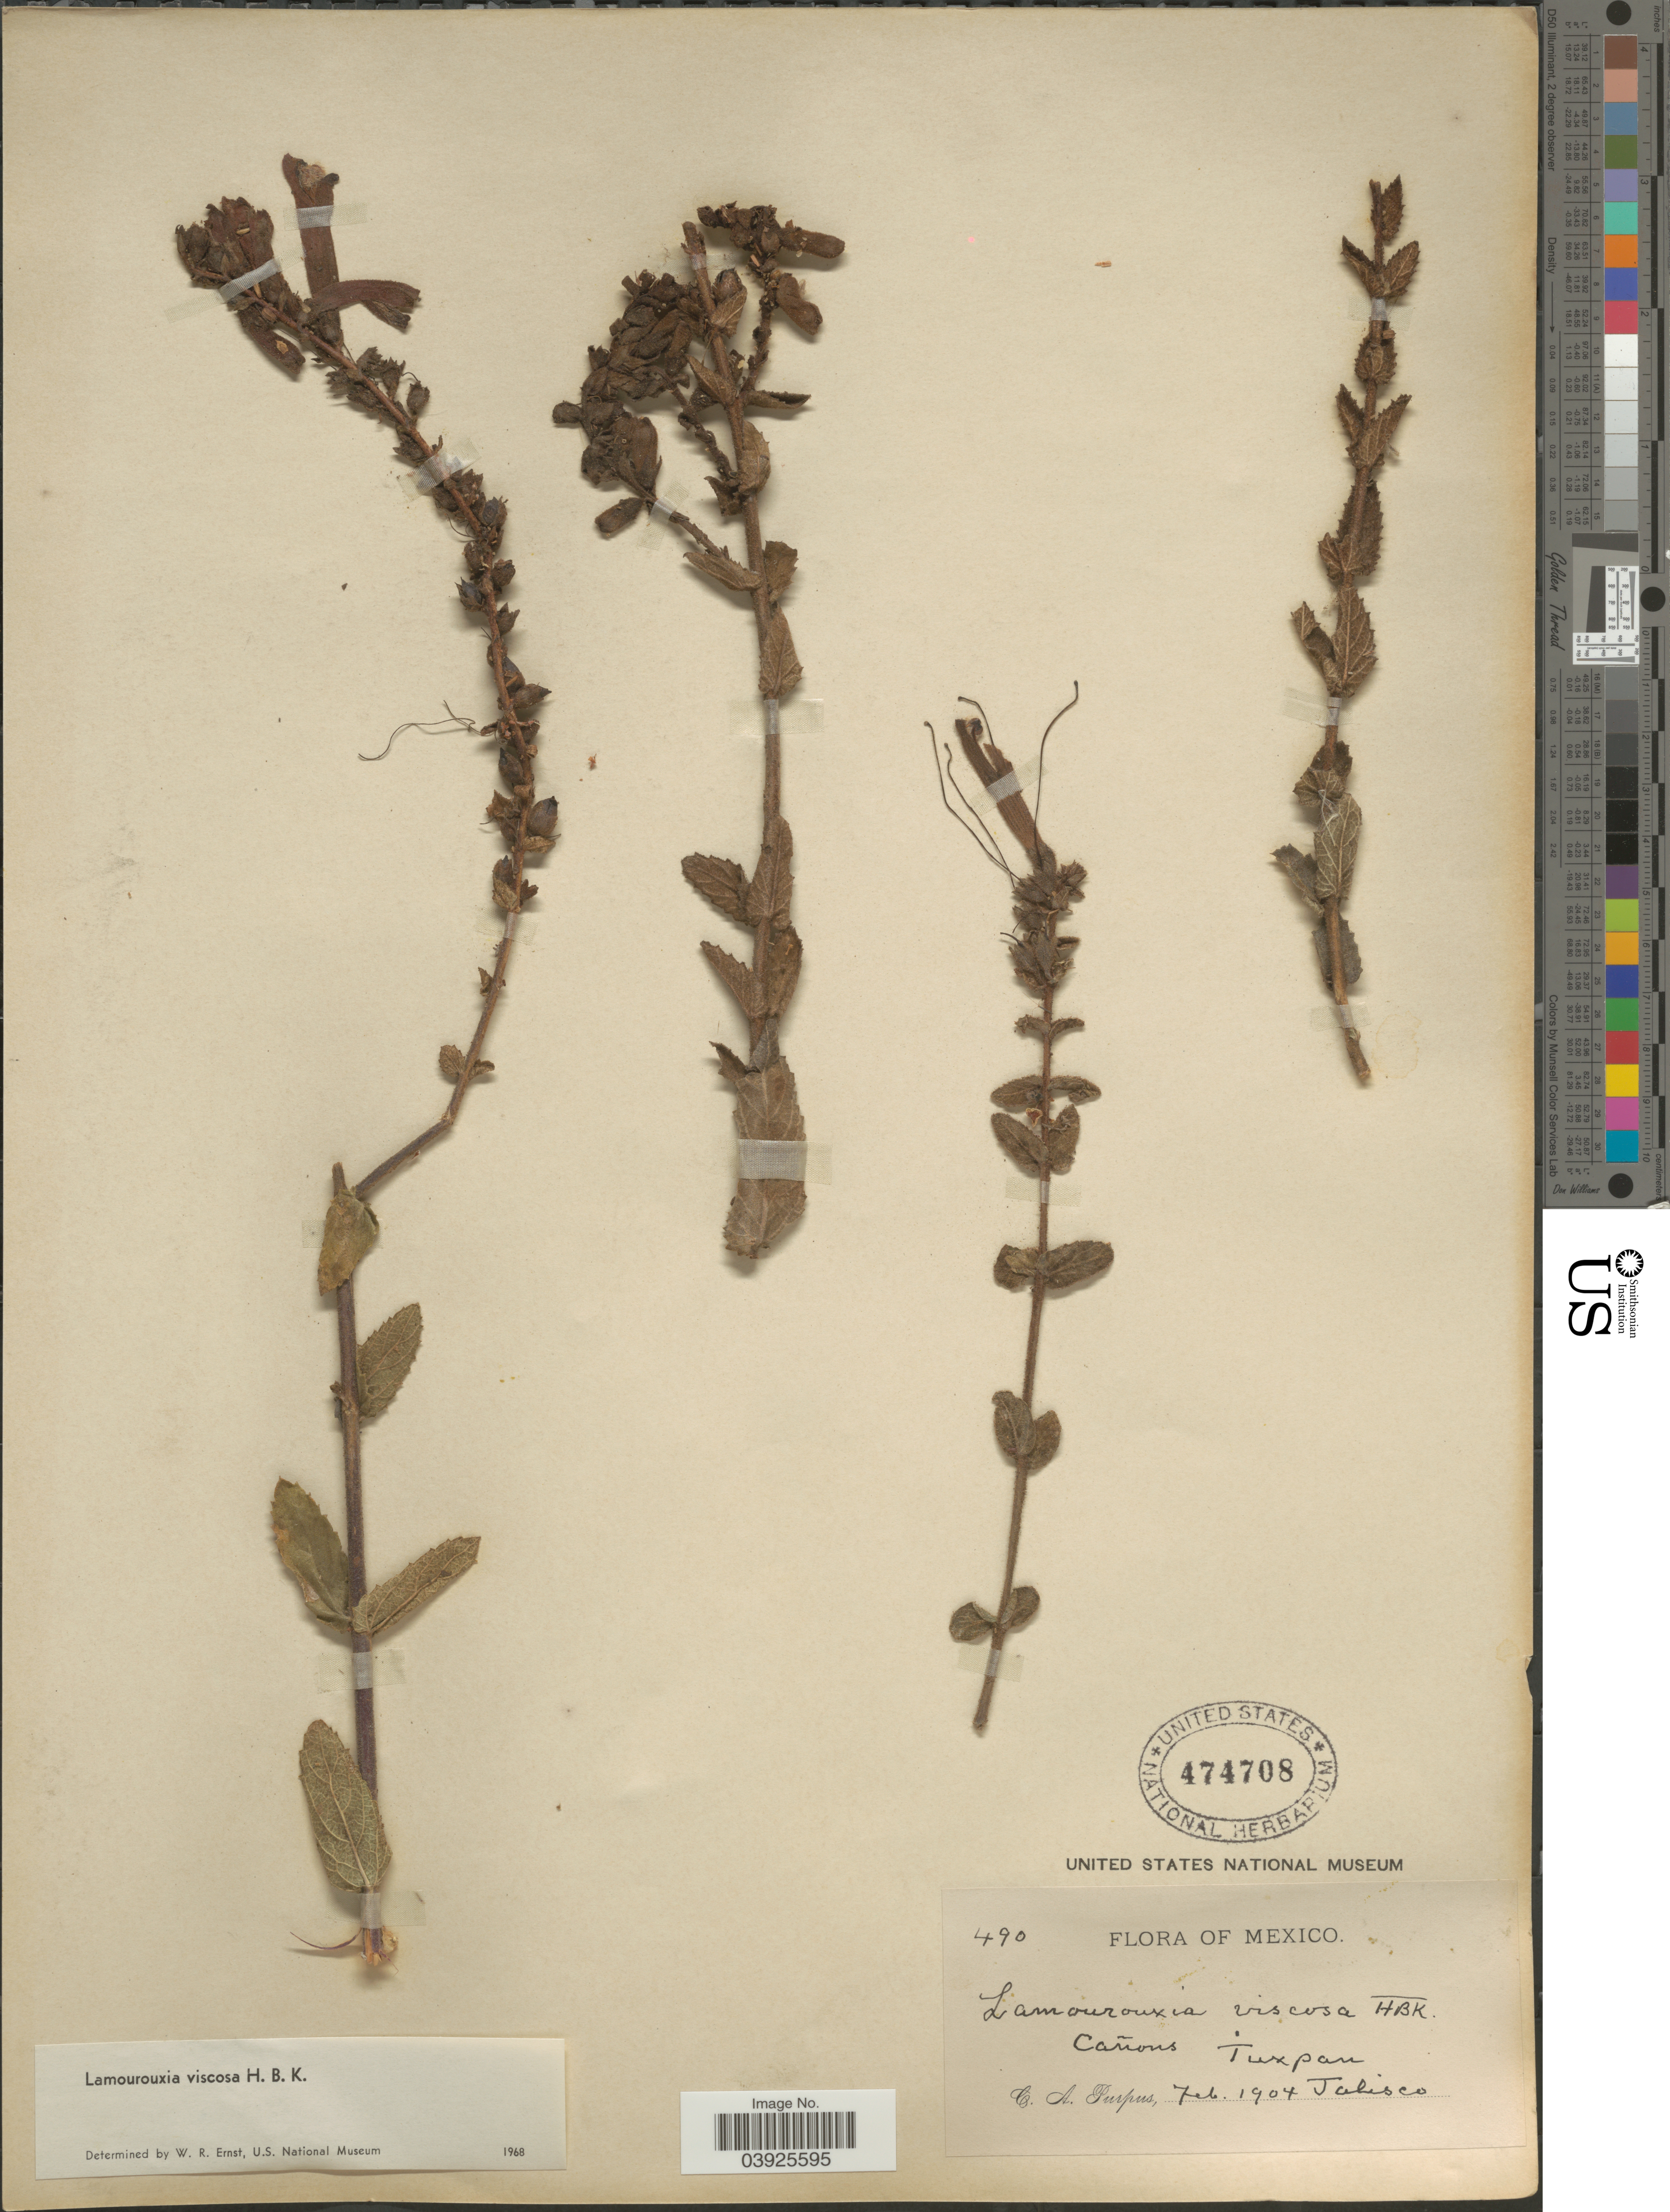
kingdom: Plantae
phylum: Tracheophyta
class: Magnoliopsida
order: Lamiales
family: Orobanchaceae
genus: Lamourouxia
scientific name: Lamourouxia viscosa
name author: Kunth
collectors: C. A. Purpus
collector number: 490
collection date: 1904-02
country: Mexico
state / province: Jalisco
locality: Cañons Tuxpan.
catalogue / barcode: US 474708